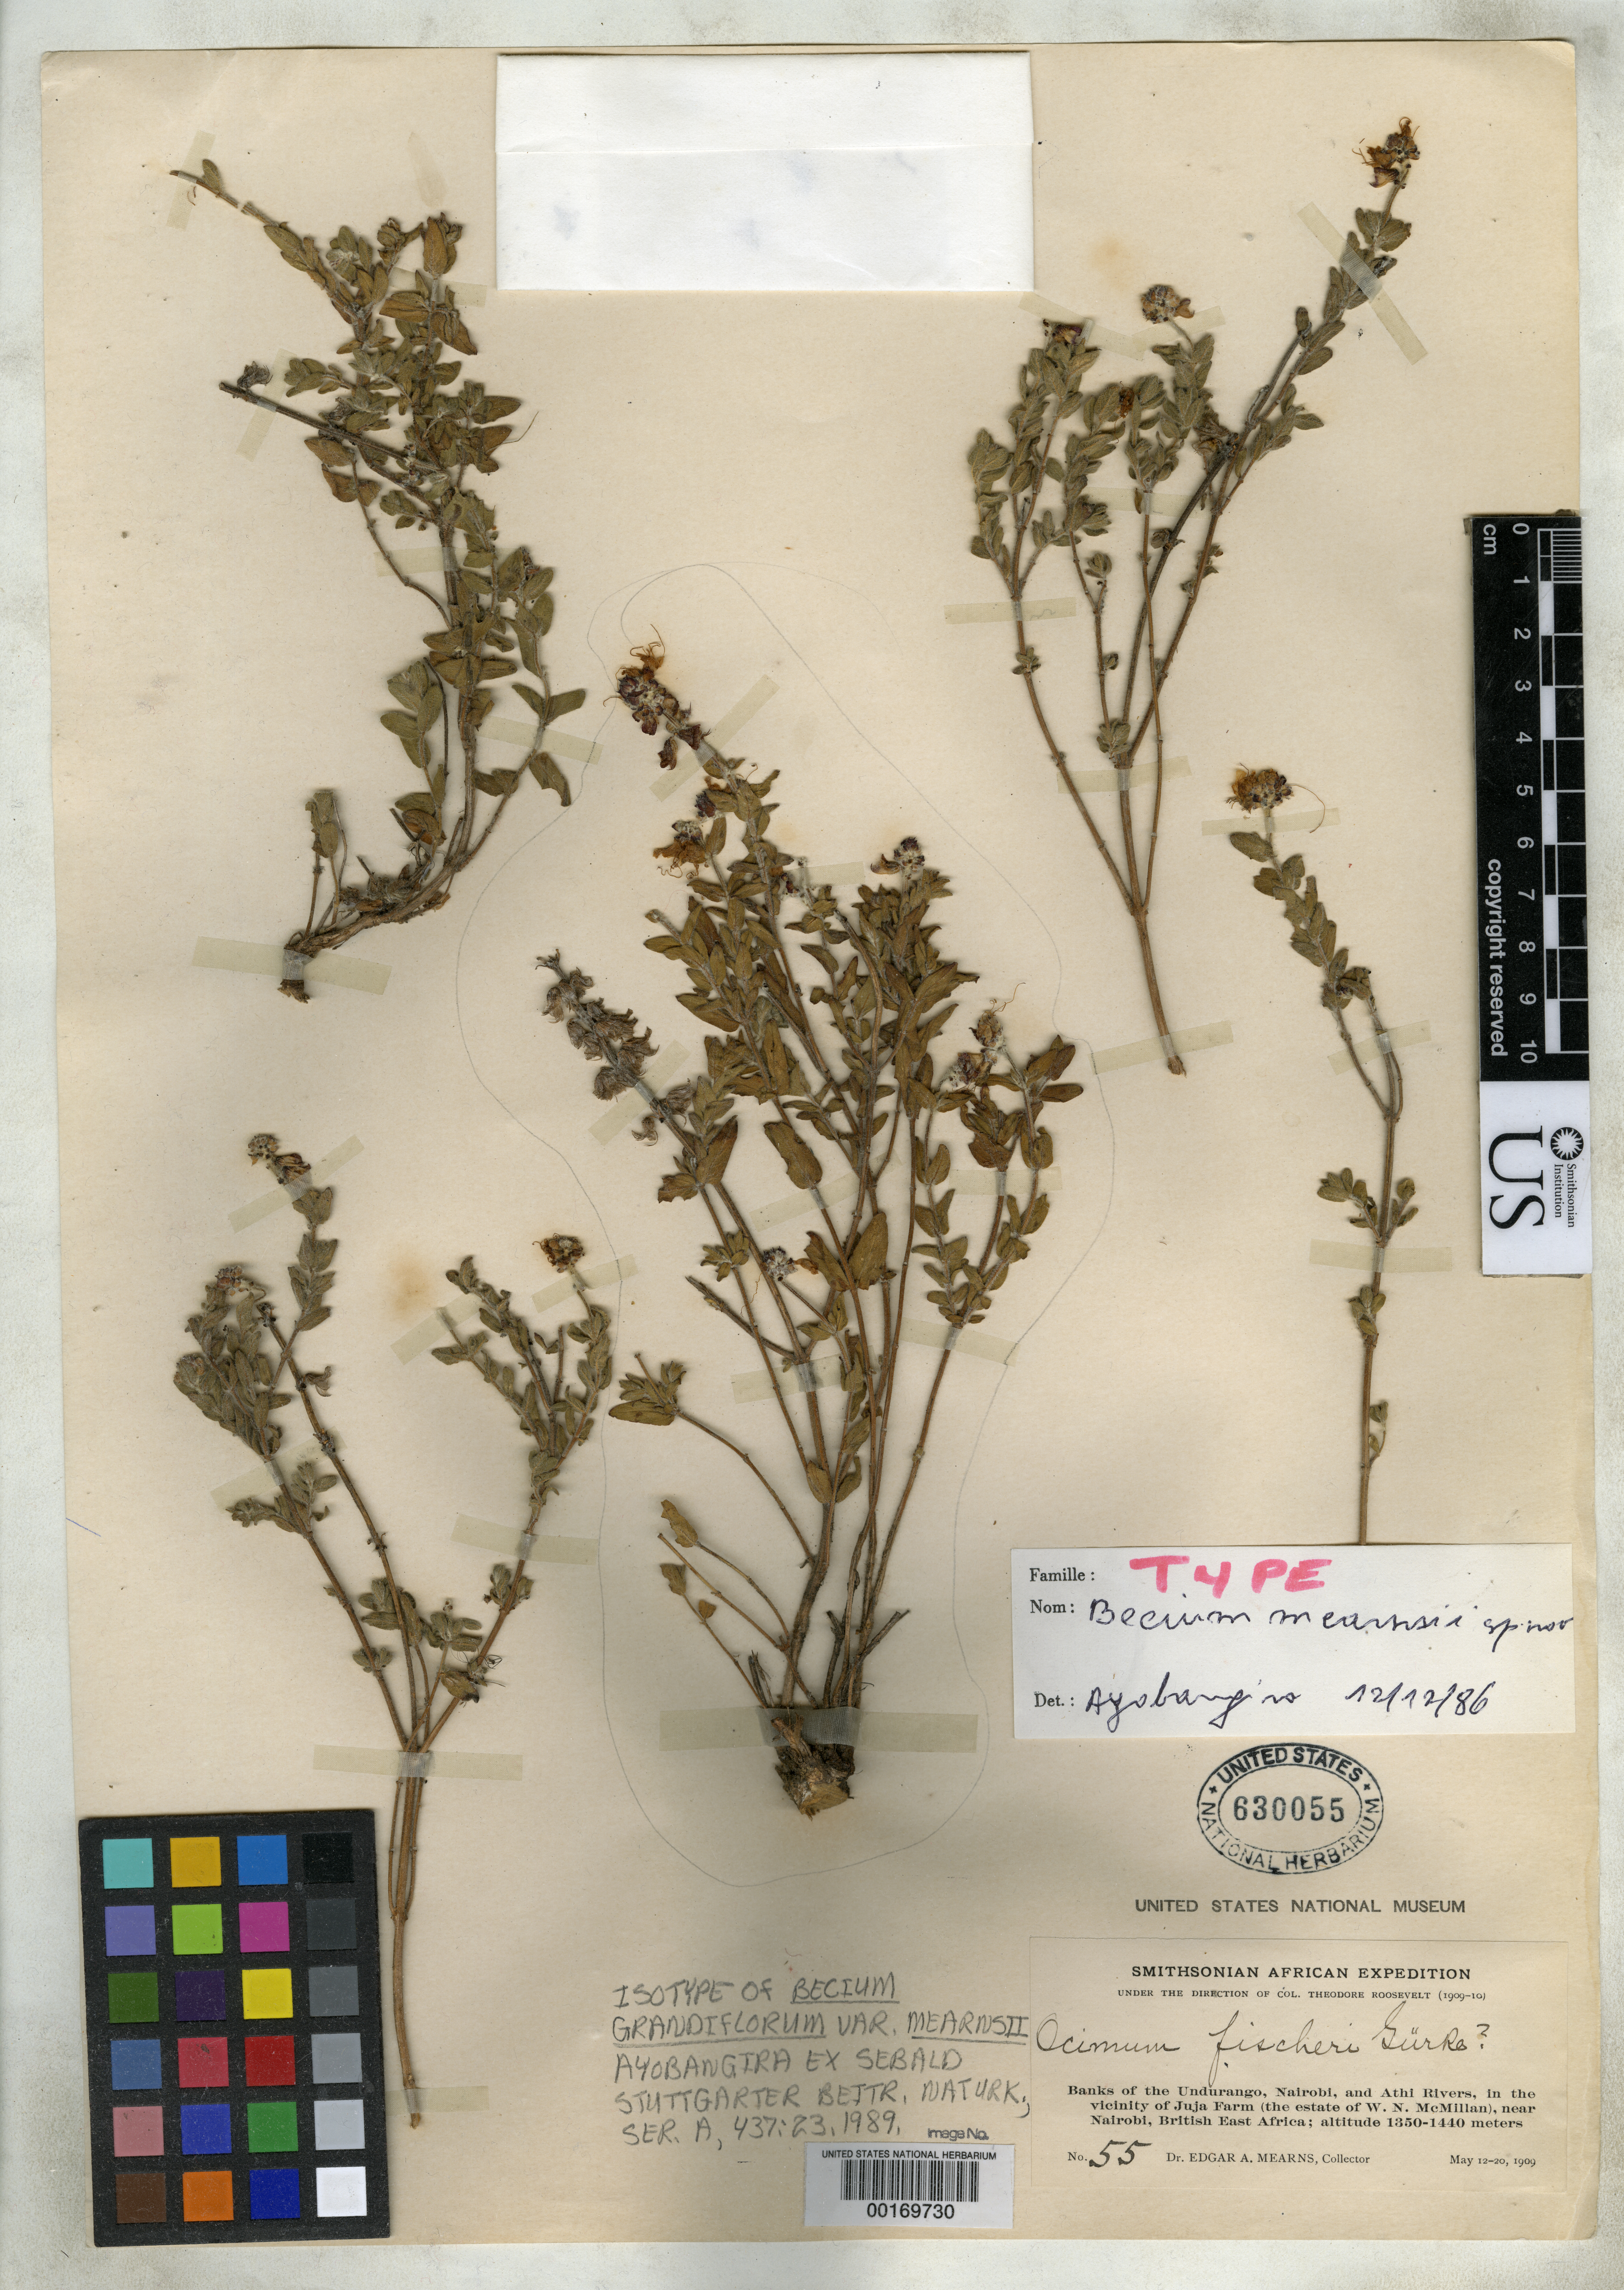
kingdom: Plantae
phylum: Tracheophyta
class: Magnoliopsida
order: Lamiales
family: Lamiaceae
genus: Becium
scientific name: Becium grandiflorum var. mearnsii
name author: Ayob. ex Sebald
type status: Isotype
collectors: E. A. Mearns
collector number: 55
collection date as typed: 12 May 1909 to 20 May 1909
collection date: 1909-05-12/1909-05-20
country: Kenya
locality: Banks of Undurango, Nairobi, & Athi rivers, vicinity of Juja farm, (W.N. McMillan estate), near Nairobi.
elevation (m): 1350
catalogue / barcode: US 630055